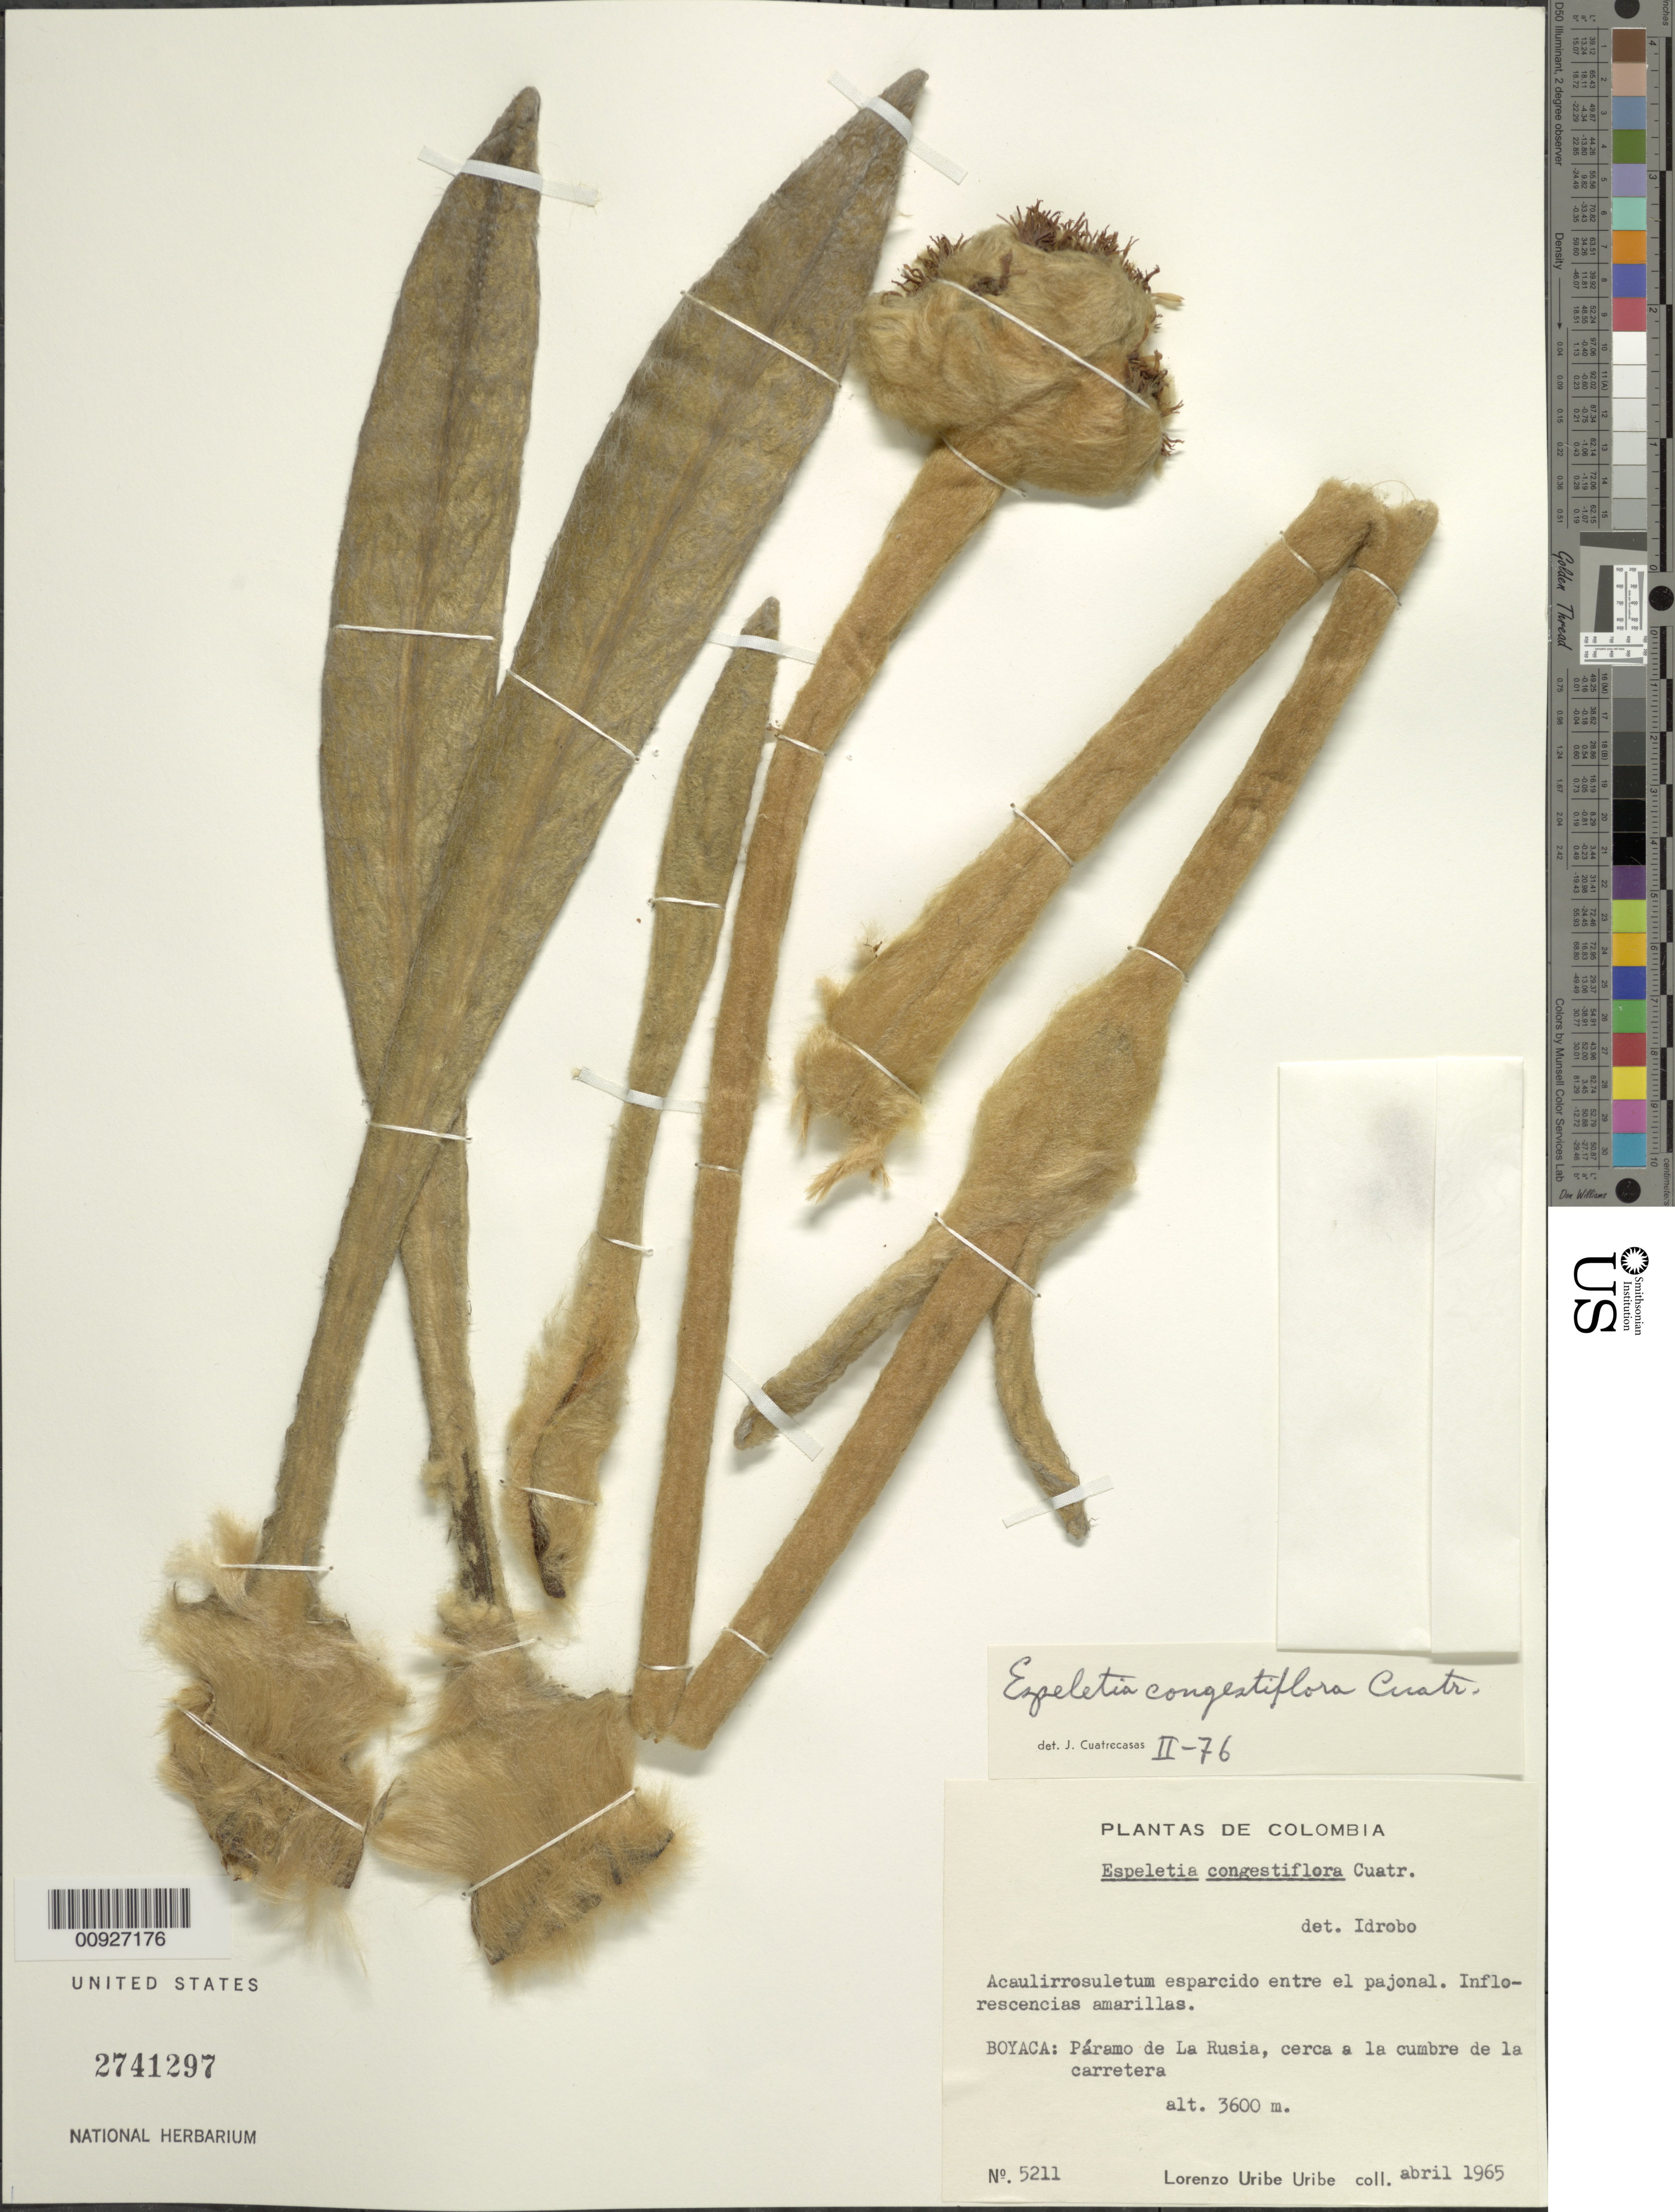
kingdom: Plantae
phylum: Tracheophyta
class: Magnoliopsida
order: Asterales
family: Asteraceae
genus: Espeletia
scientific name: Espeletia congestiflora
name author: Cuatrec.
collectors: L. Uribe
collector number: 5211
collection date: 1965-04-01/1965-04-30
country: Colombia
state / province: Boyacá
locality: P. de La Rusia. Cerca a la cumbre de la carretera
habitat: Esparcido entre el pajonal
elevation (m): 3600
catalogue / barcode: US 2741297